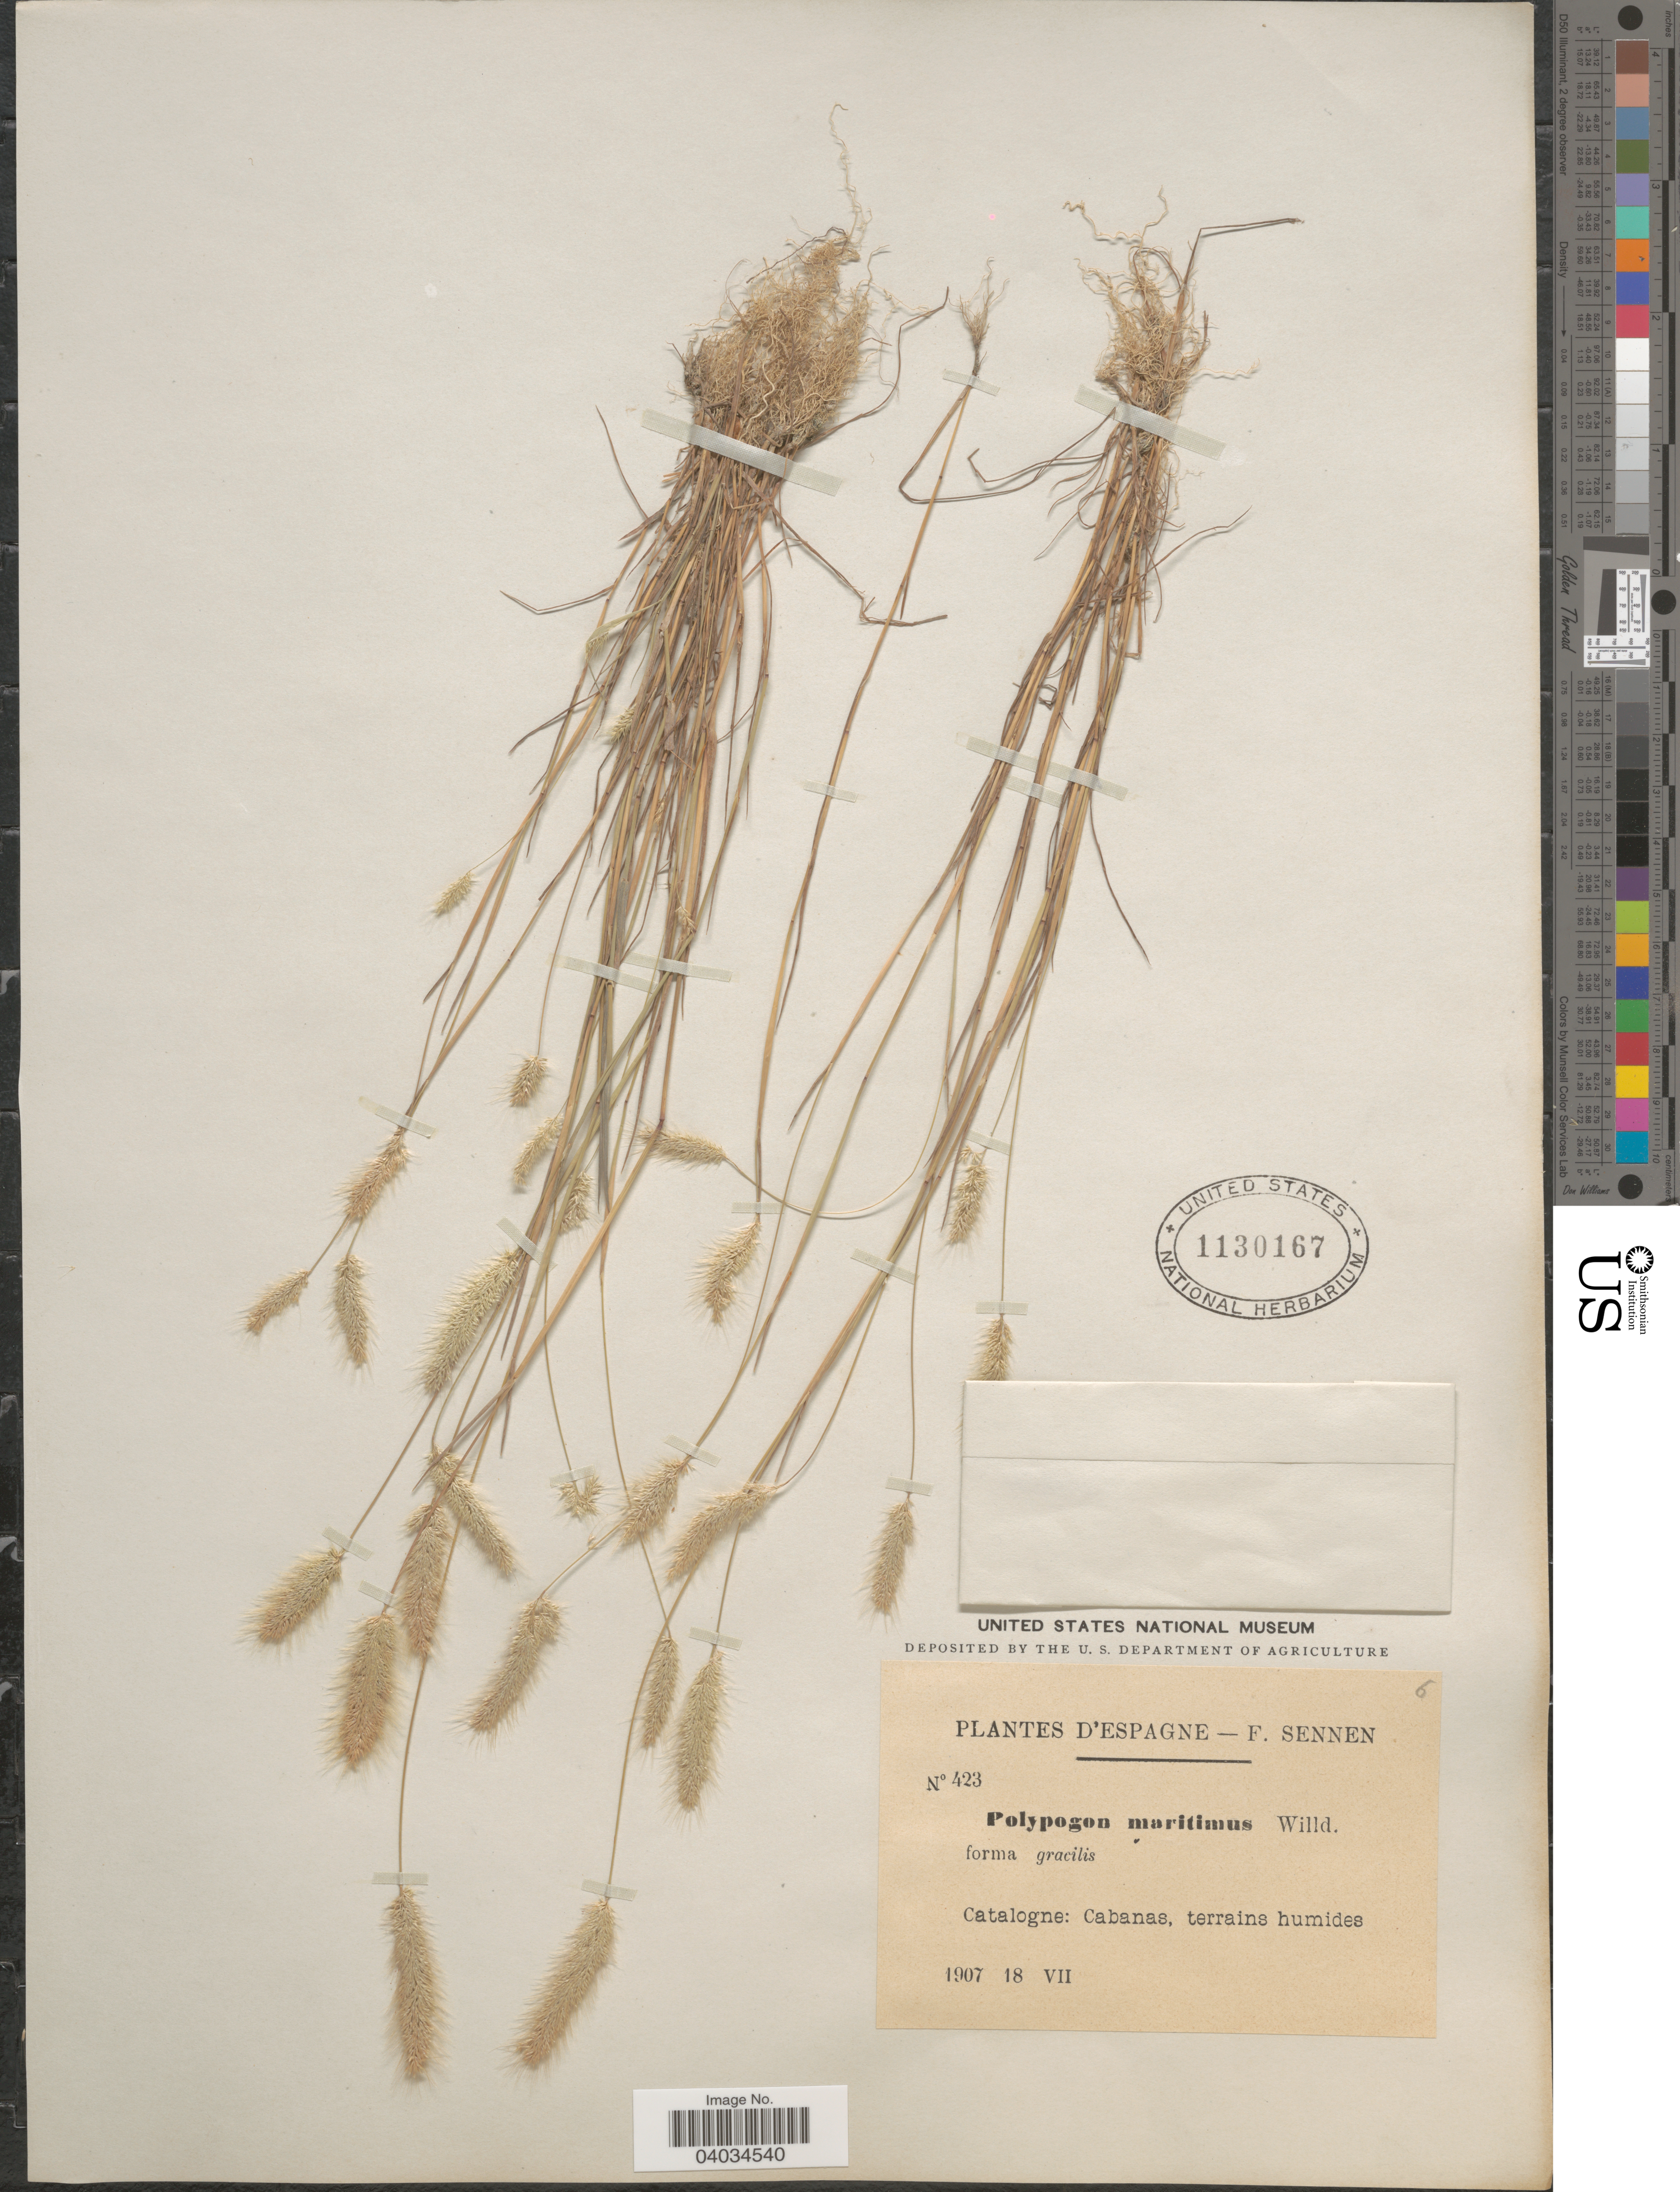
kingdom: Plantae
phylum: Tracheophyta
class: Liliopsida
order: Poales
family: Poaceae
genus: Polypogon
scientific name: Polypogon maritimus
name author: Willd.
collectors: E. Sennen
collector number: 423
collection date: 1907-07-18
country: Spain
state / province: Catalunya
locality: Espagne. Catalogne: Cabanas, terrains humidee.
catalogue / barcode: US 1130167